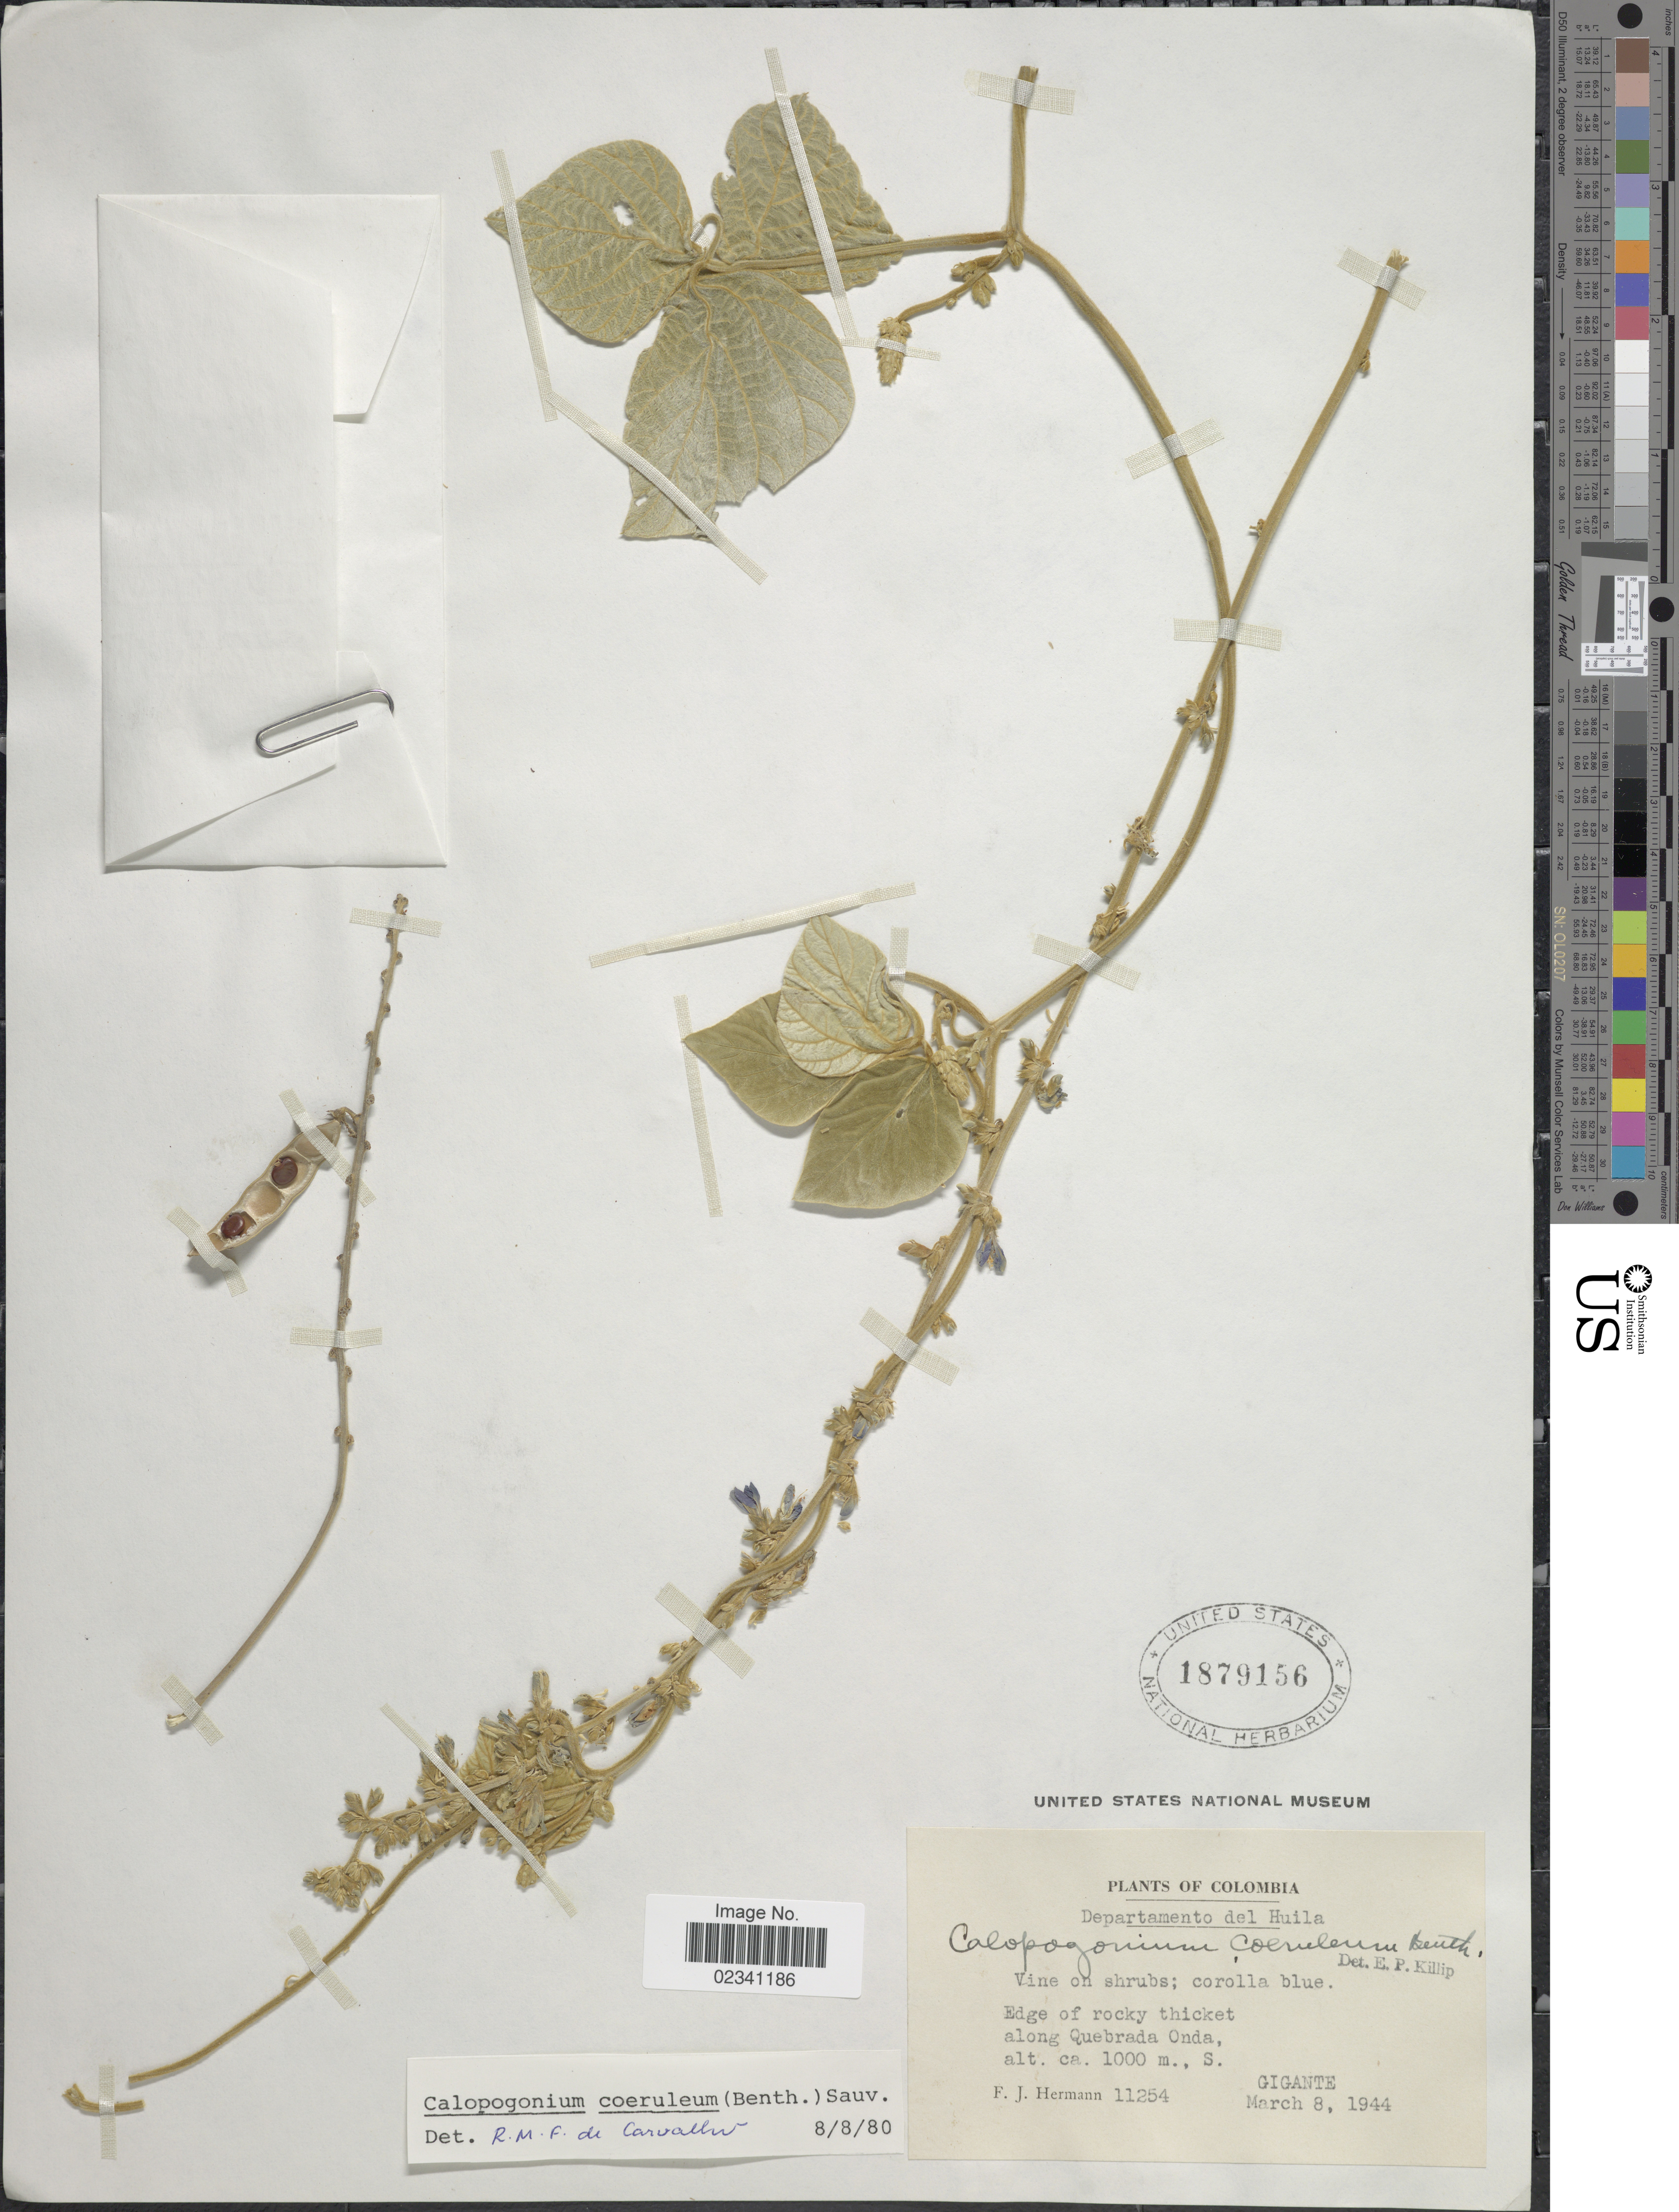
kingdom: Plantae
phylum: Tracheophyta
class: Magnoliopsida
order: Fabales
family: Fabaceae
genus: Calopogonium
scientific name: Calopogonium caeruleum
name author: (Benth.) C. Wright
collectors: F. J. Hermann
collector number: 11254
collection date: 1944-03-08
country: Colombia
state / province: Huila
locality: Departamento del Huila, Edge of rocky thicket along Quebrada Onda, Gigante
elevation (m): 1000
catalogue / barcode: US 1879156